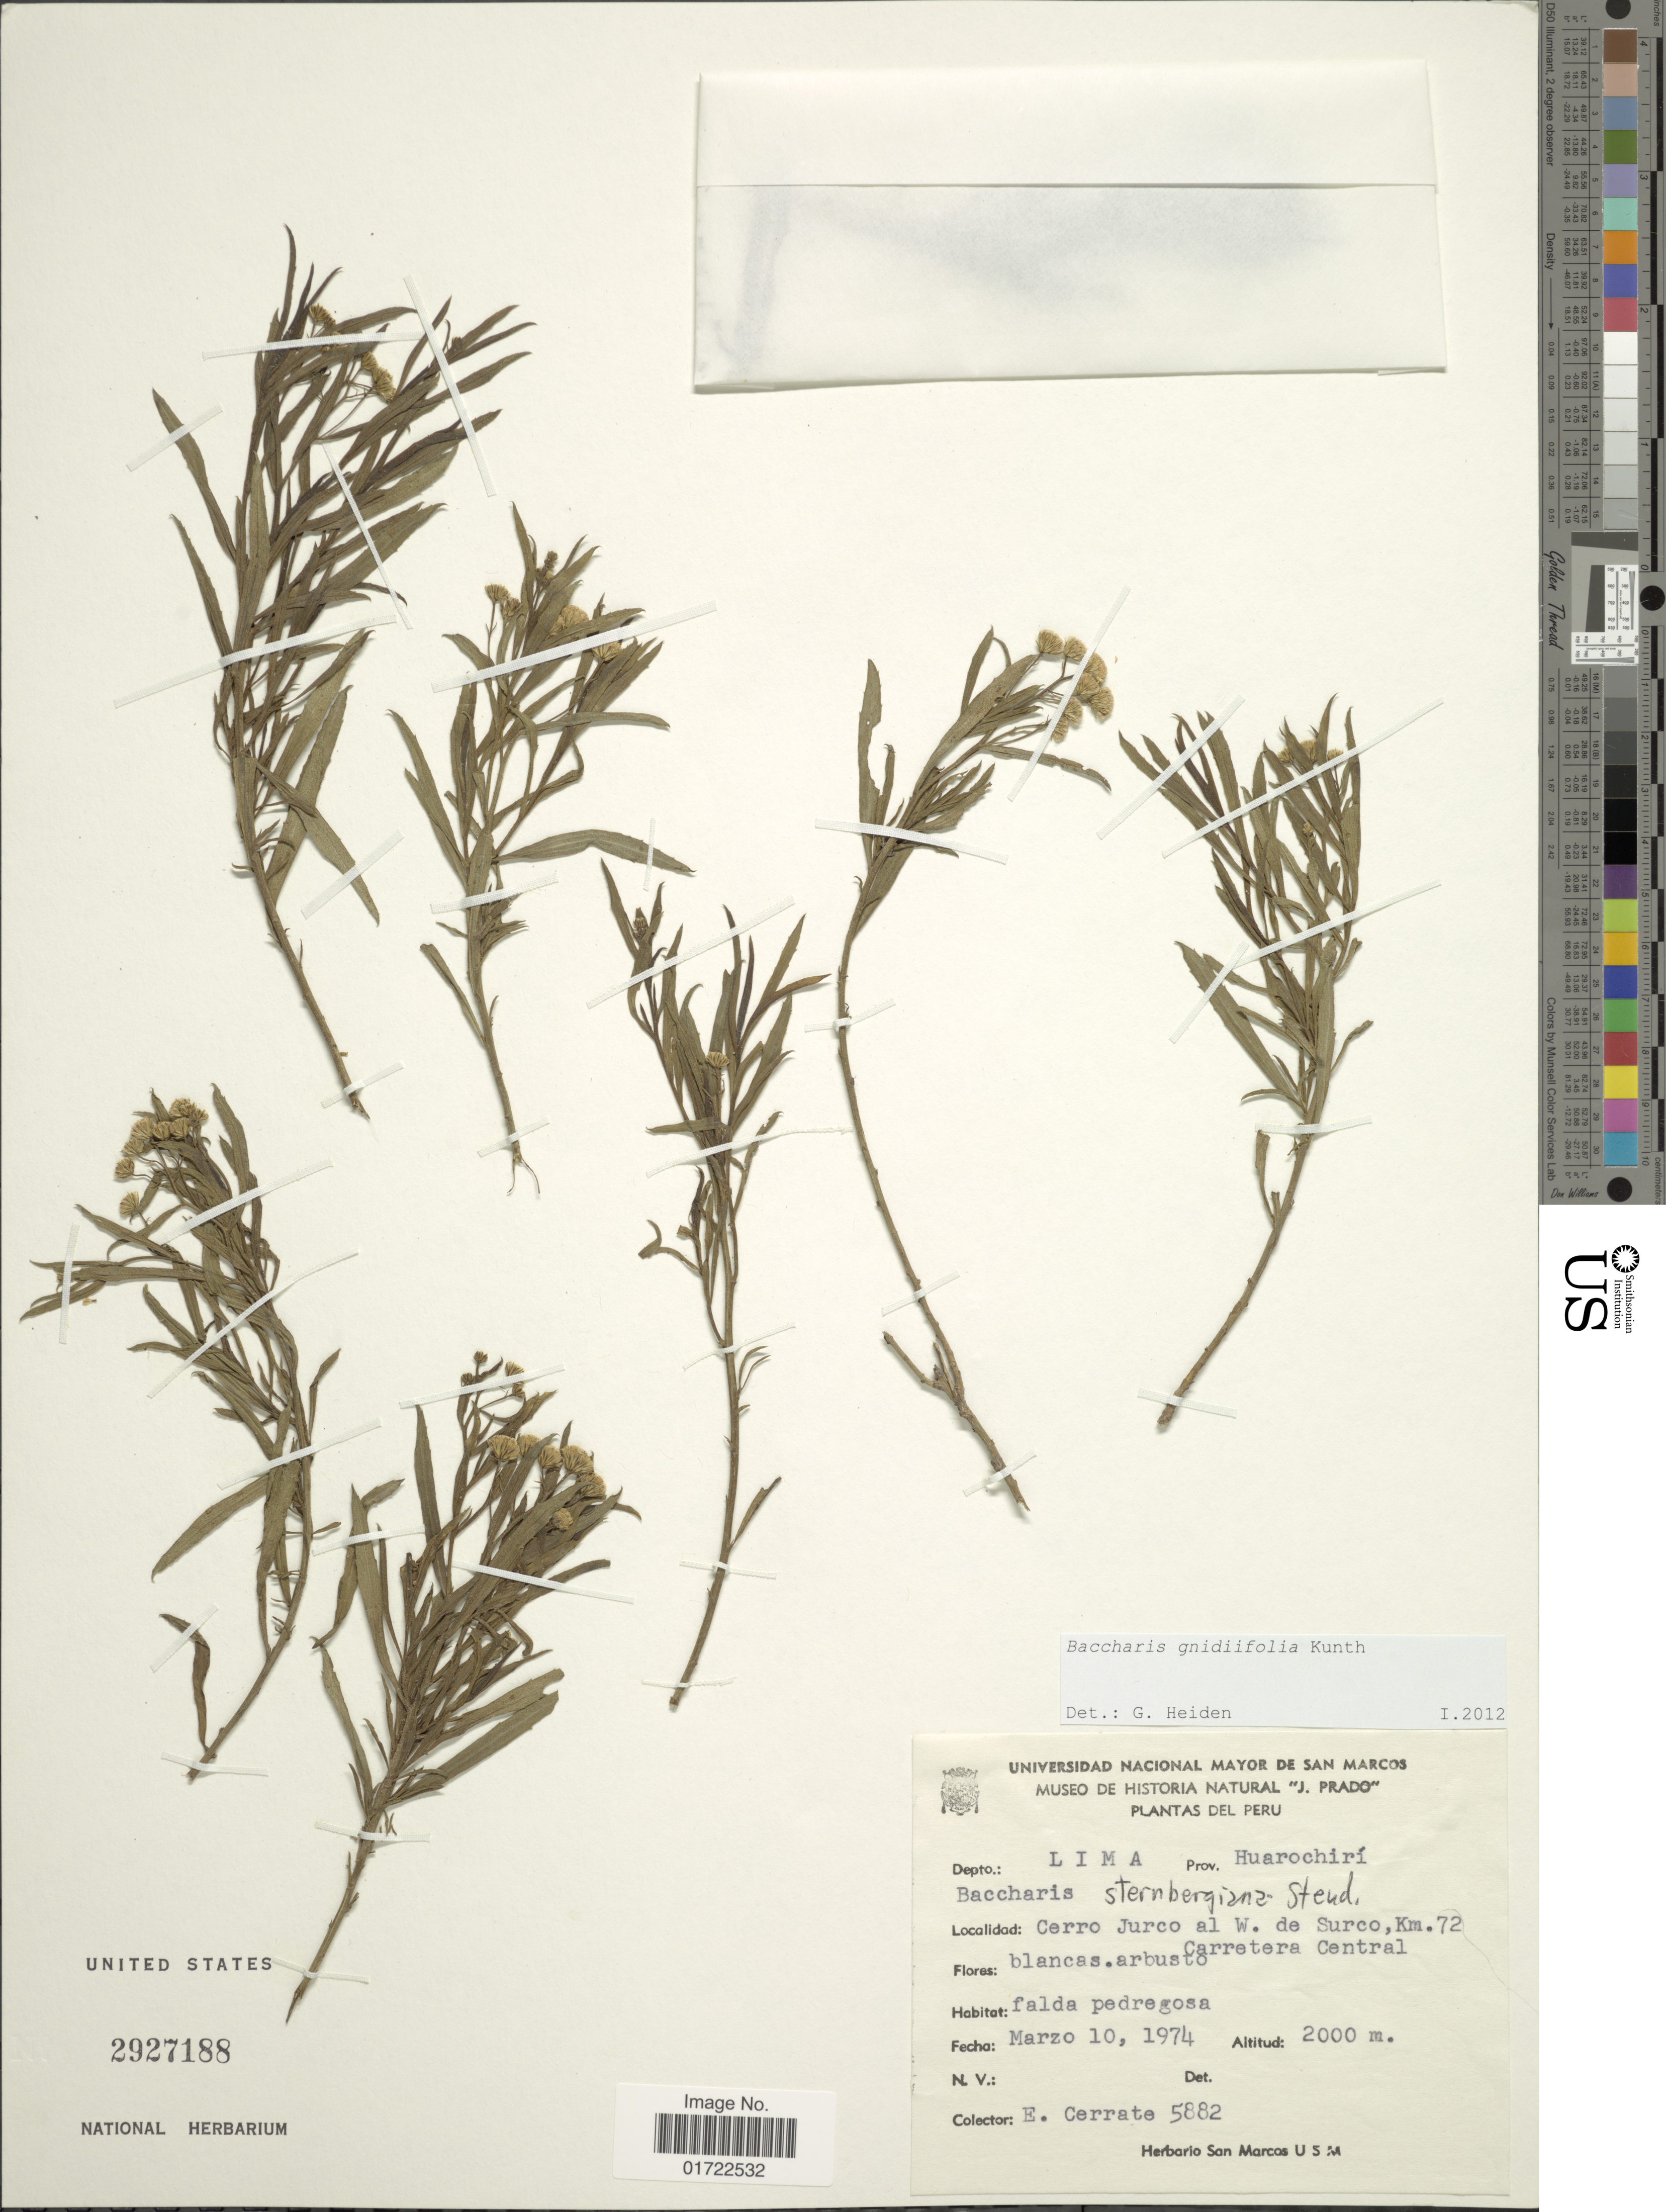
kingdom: Plantae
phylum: Tracheophyta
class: Magnoliopsida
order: Asterales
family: Asteraceae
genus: Baccharis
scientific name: Baccharis gnidiifolia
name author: Kunth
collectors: E. Cerrate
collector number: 5882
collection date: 1974-03-10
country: Peru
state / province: Lima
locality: Prov. Huarochiri, Cerro Jurco al W. de Surco, Km. 72 Carretera Central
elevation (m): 2000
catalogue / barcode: US 2927188